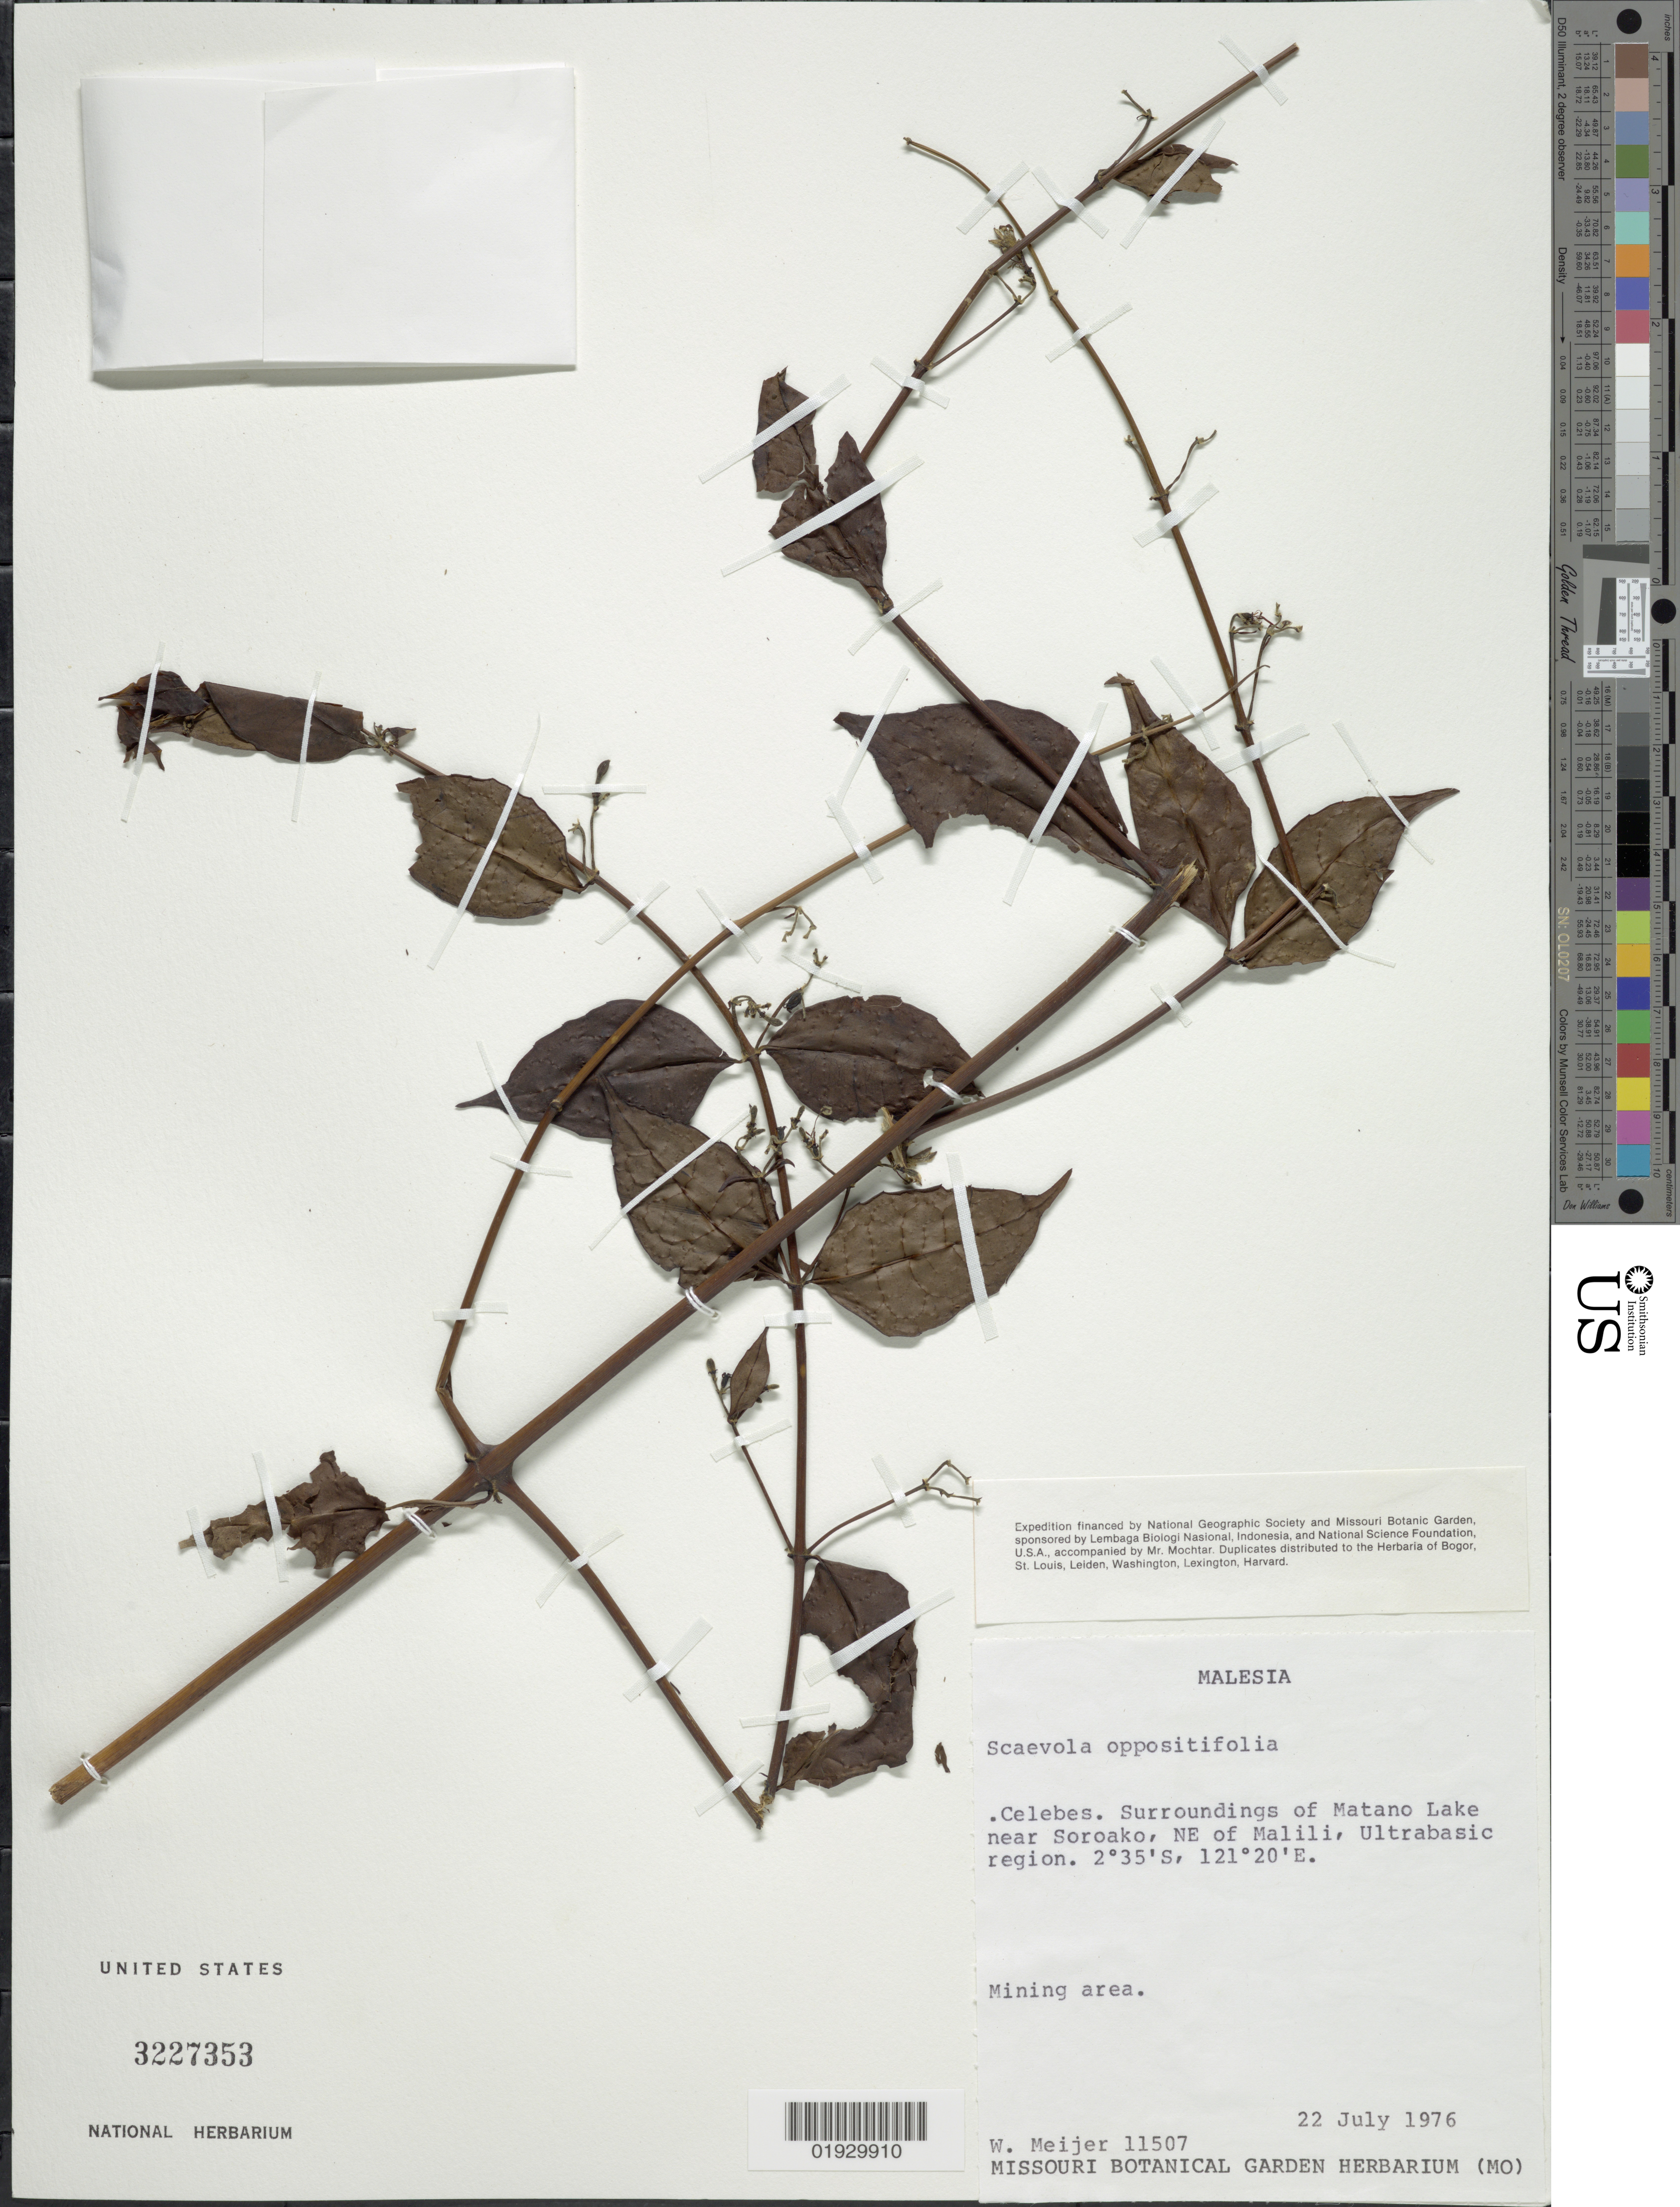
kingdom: Plantae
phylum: Tracheophyta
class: Magnoliopsida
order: Asterales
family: Goodeniaceae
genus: Scaevola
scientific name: Scaevola oppositifolia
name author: Roxb.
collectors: W. Meijer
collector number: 11507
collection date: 1976-07-22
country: Malaysia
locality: Celebes. Surroundings of Matano Lake near Soroako, NE of Malili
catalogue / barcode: US 3227353